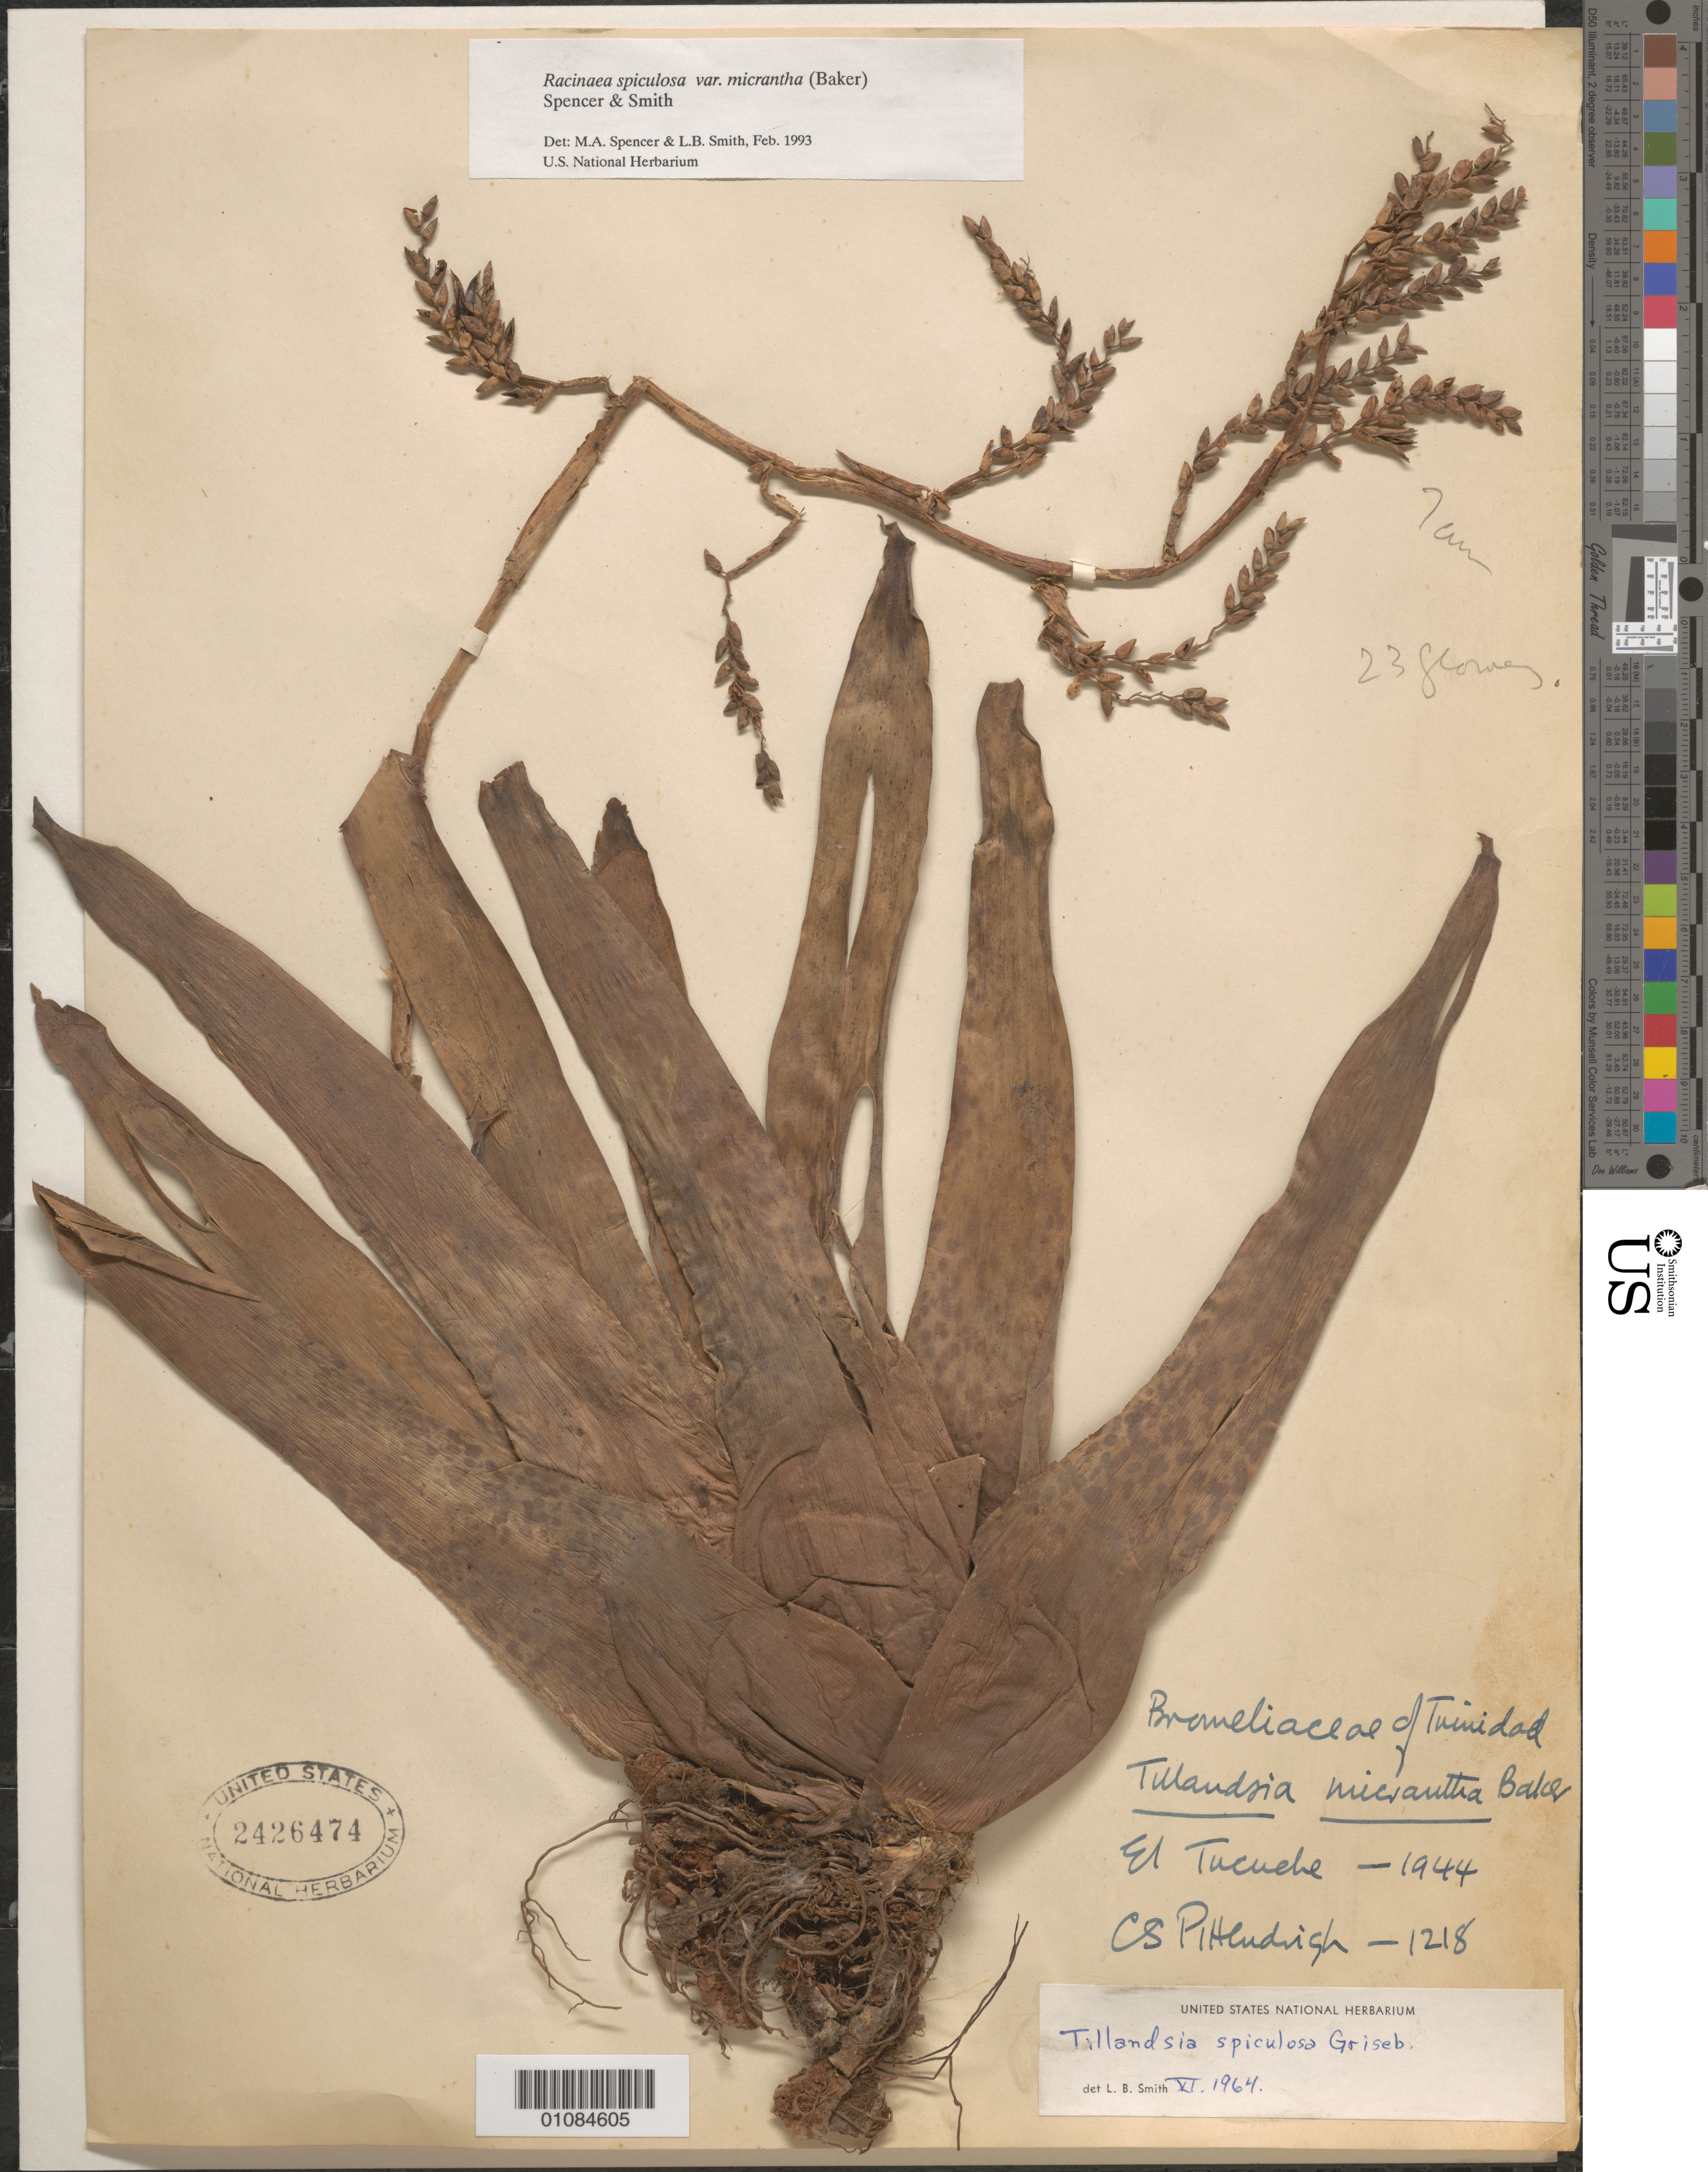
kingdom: Plantae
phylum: Tracheophyta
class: Liliopsida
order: Poales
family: Bromeliaceae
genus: Racinaea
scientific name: Racinaea spiculosa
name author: (Griseb.) M.A. Spencer & L.B. Sm.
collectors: C. S. Pittendrigh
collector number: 1218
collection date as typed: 1944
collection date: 1944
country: Trinidad and Tobago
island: Trinidad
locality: Tocuche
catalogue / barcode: US 2426474